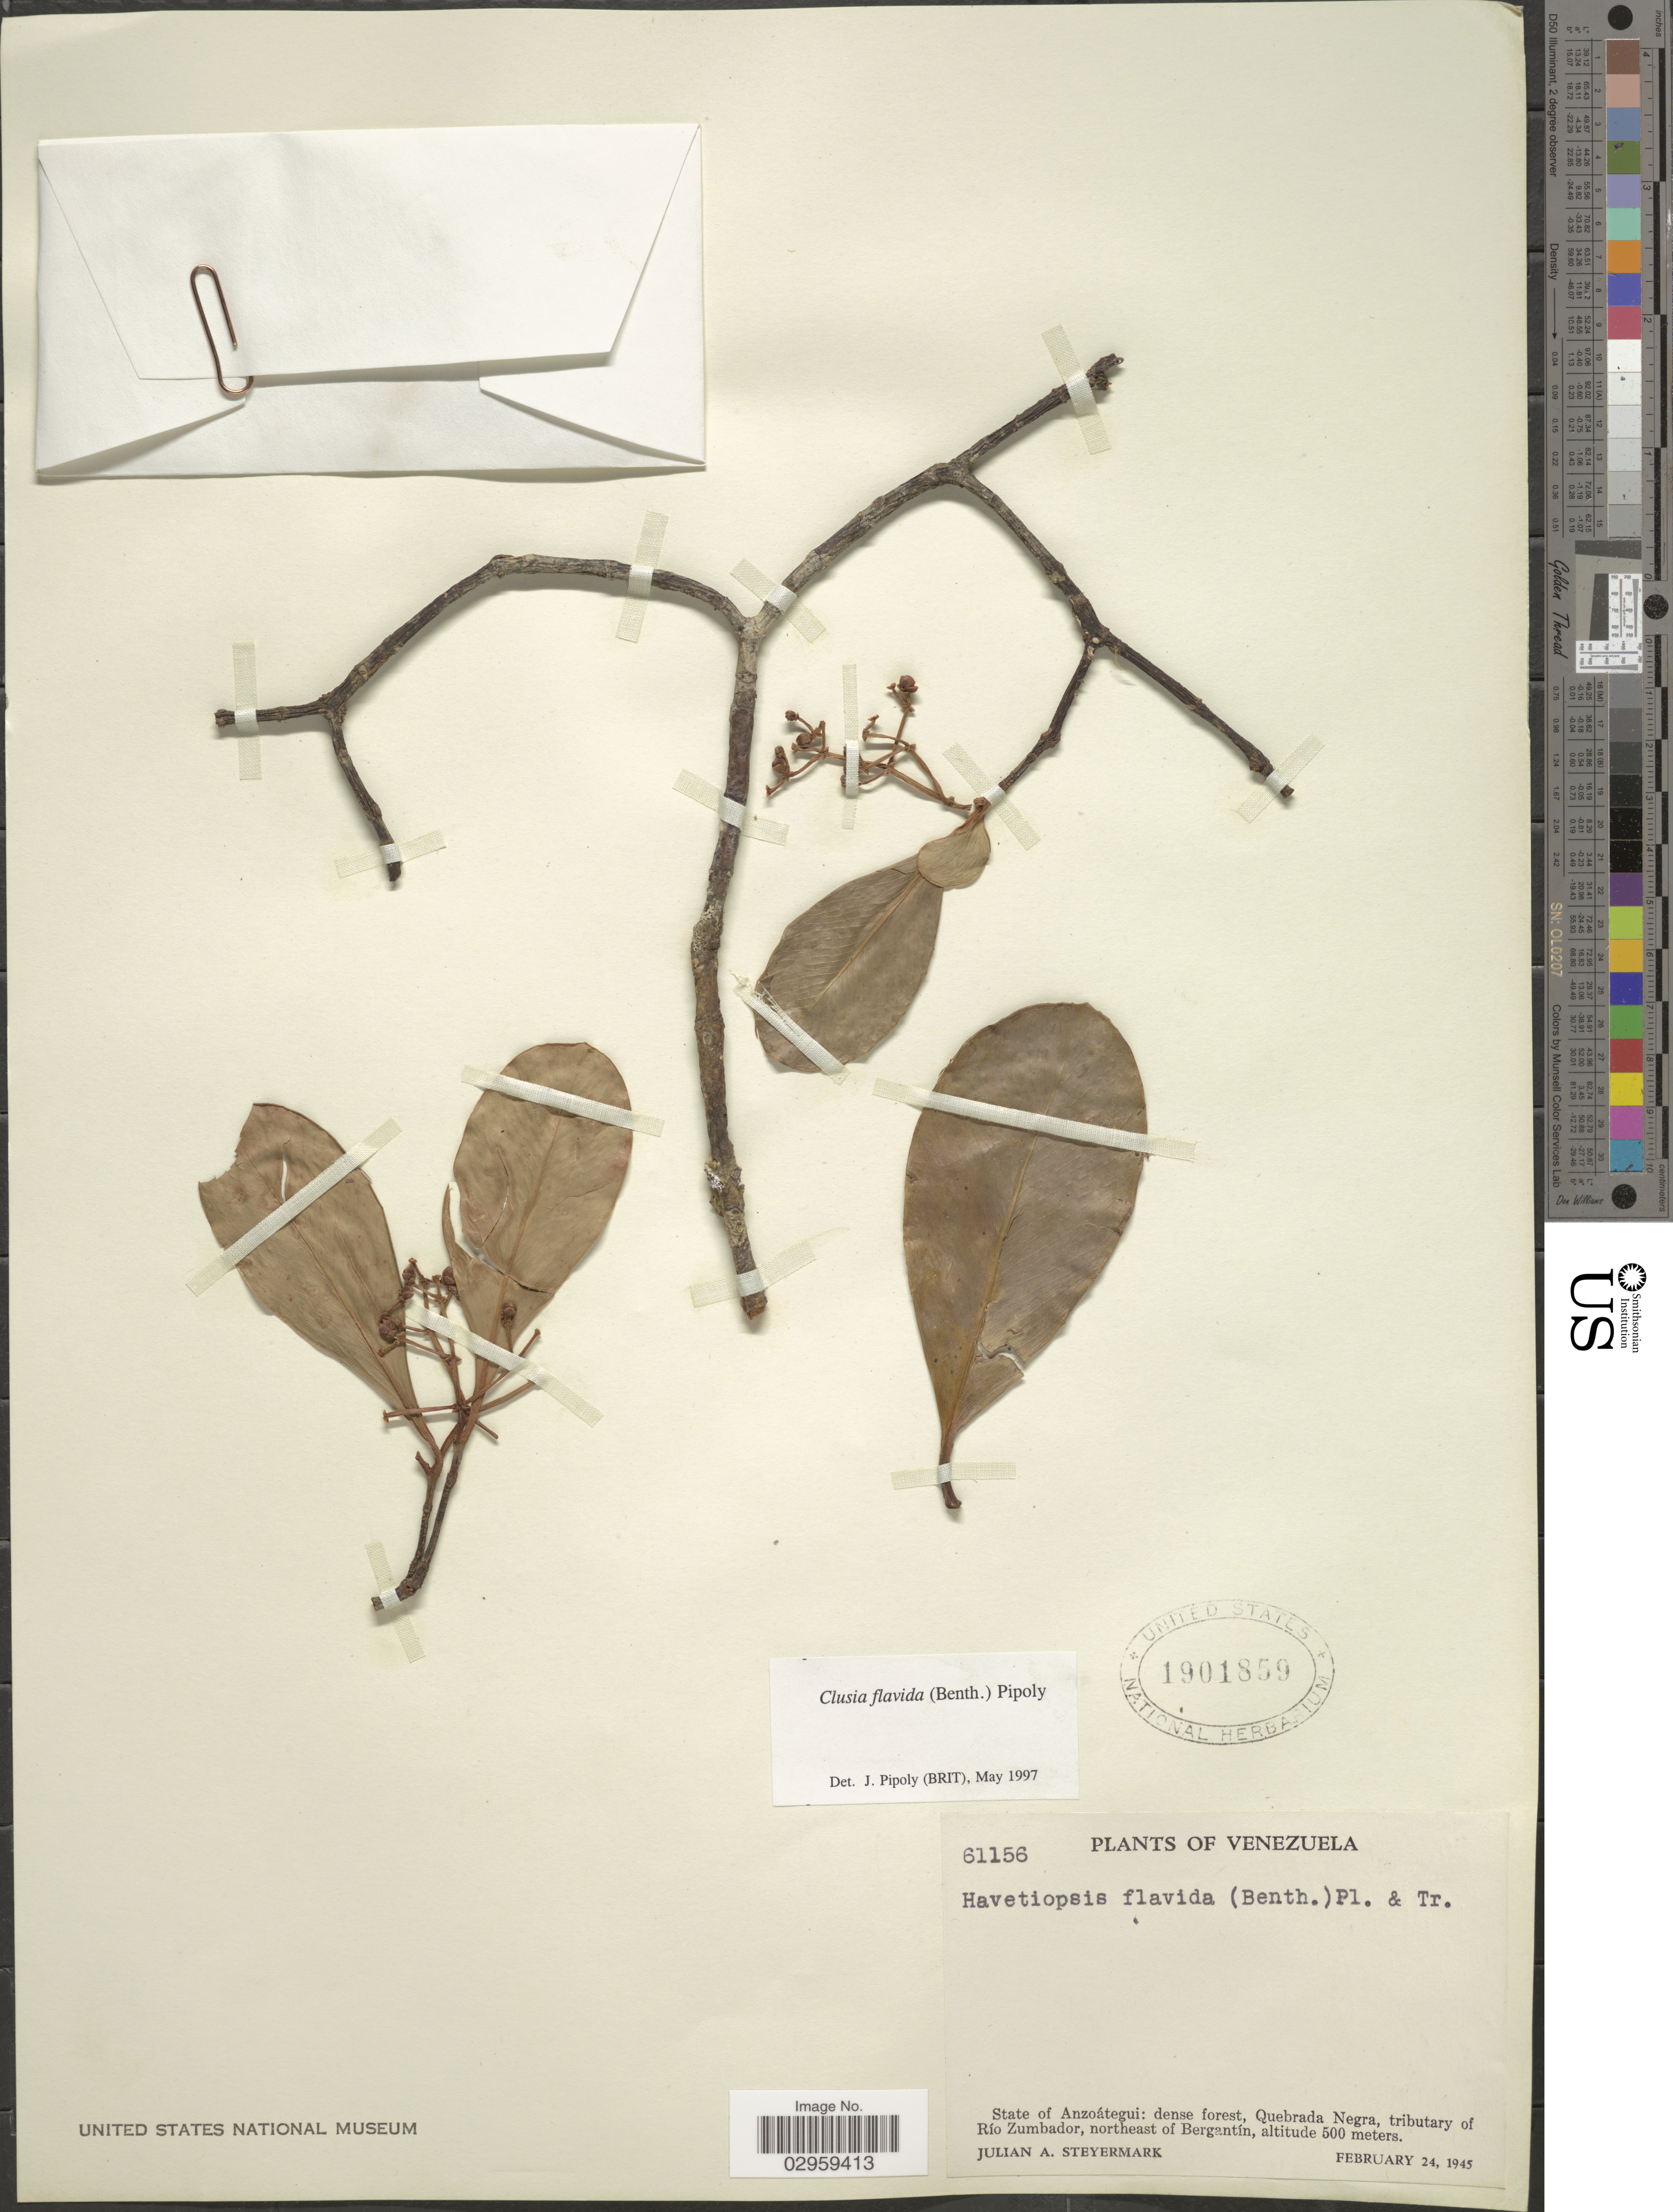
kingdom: Plantae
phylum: Tracheophyta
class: Magnoliopsida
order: Malpighiales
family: Clusiaceae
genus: Havetiopsis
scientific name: Havetiopsis flavida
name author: (Benth.) Planch. & Triana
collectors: J. Steyermark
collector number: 61156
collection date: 1945-05-24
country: Venezuela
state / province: Anzoategui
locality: State of Anzoátegui: dense forest, Quebrada Negra, tributary of Río Zumbador, northeast of Bergantín.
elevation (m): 500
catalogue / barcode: US 1901859